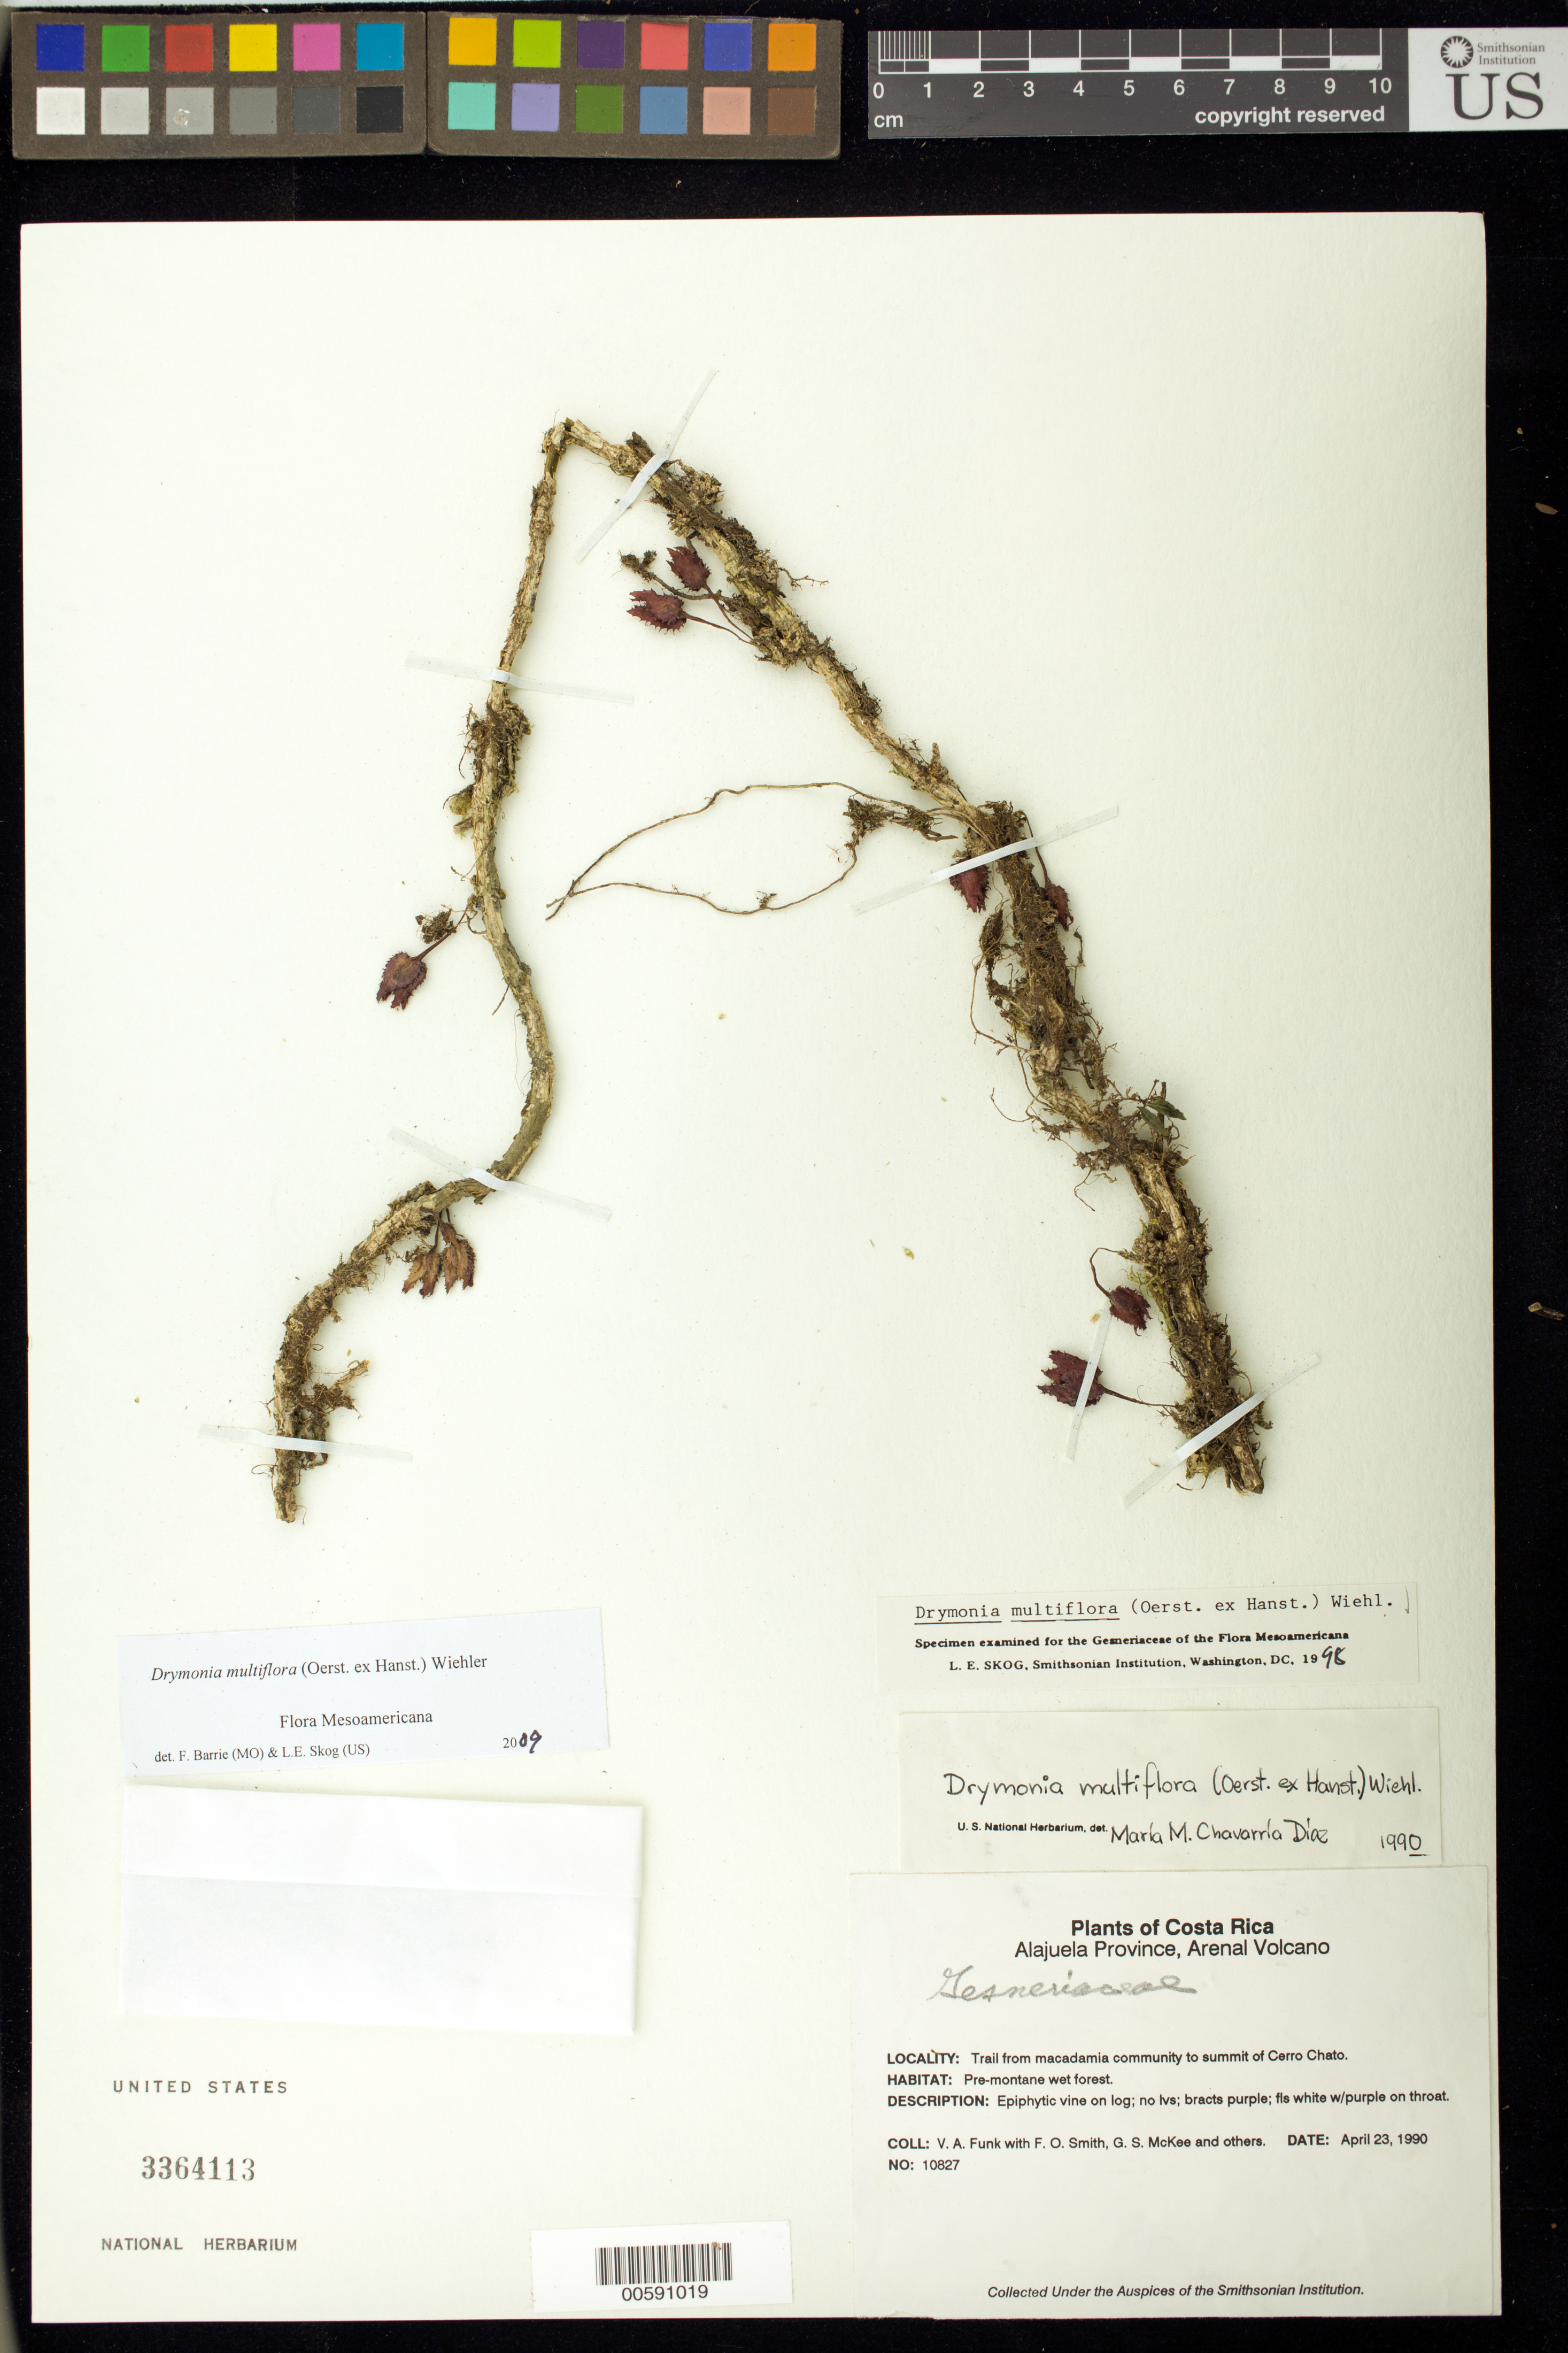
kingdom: Plantae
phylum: Tracheophyta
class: Magnoliopsida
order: Lamiales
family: Gesneriaceae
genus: Drymonia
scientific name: Drymonia multiflora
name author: (Oerst. ex Hanst.) Wiehler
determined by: Skog, Laurence E.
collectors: V. Funk, F. Smith, G. S. McKee & et al.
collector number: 10827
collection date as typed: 23 Apr 1990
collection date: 1990-04-23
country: Costa Rica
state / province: Alajuela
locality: Arenal Volcano; trail from macadamia community to summit of Cerro Chato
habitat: Pre-montane wet forest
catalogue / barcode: US 3364113